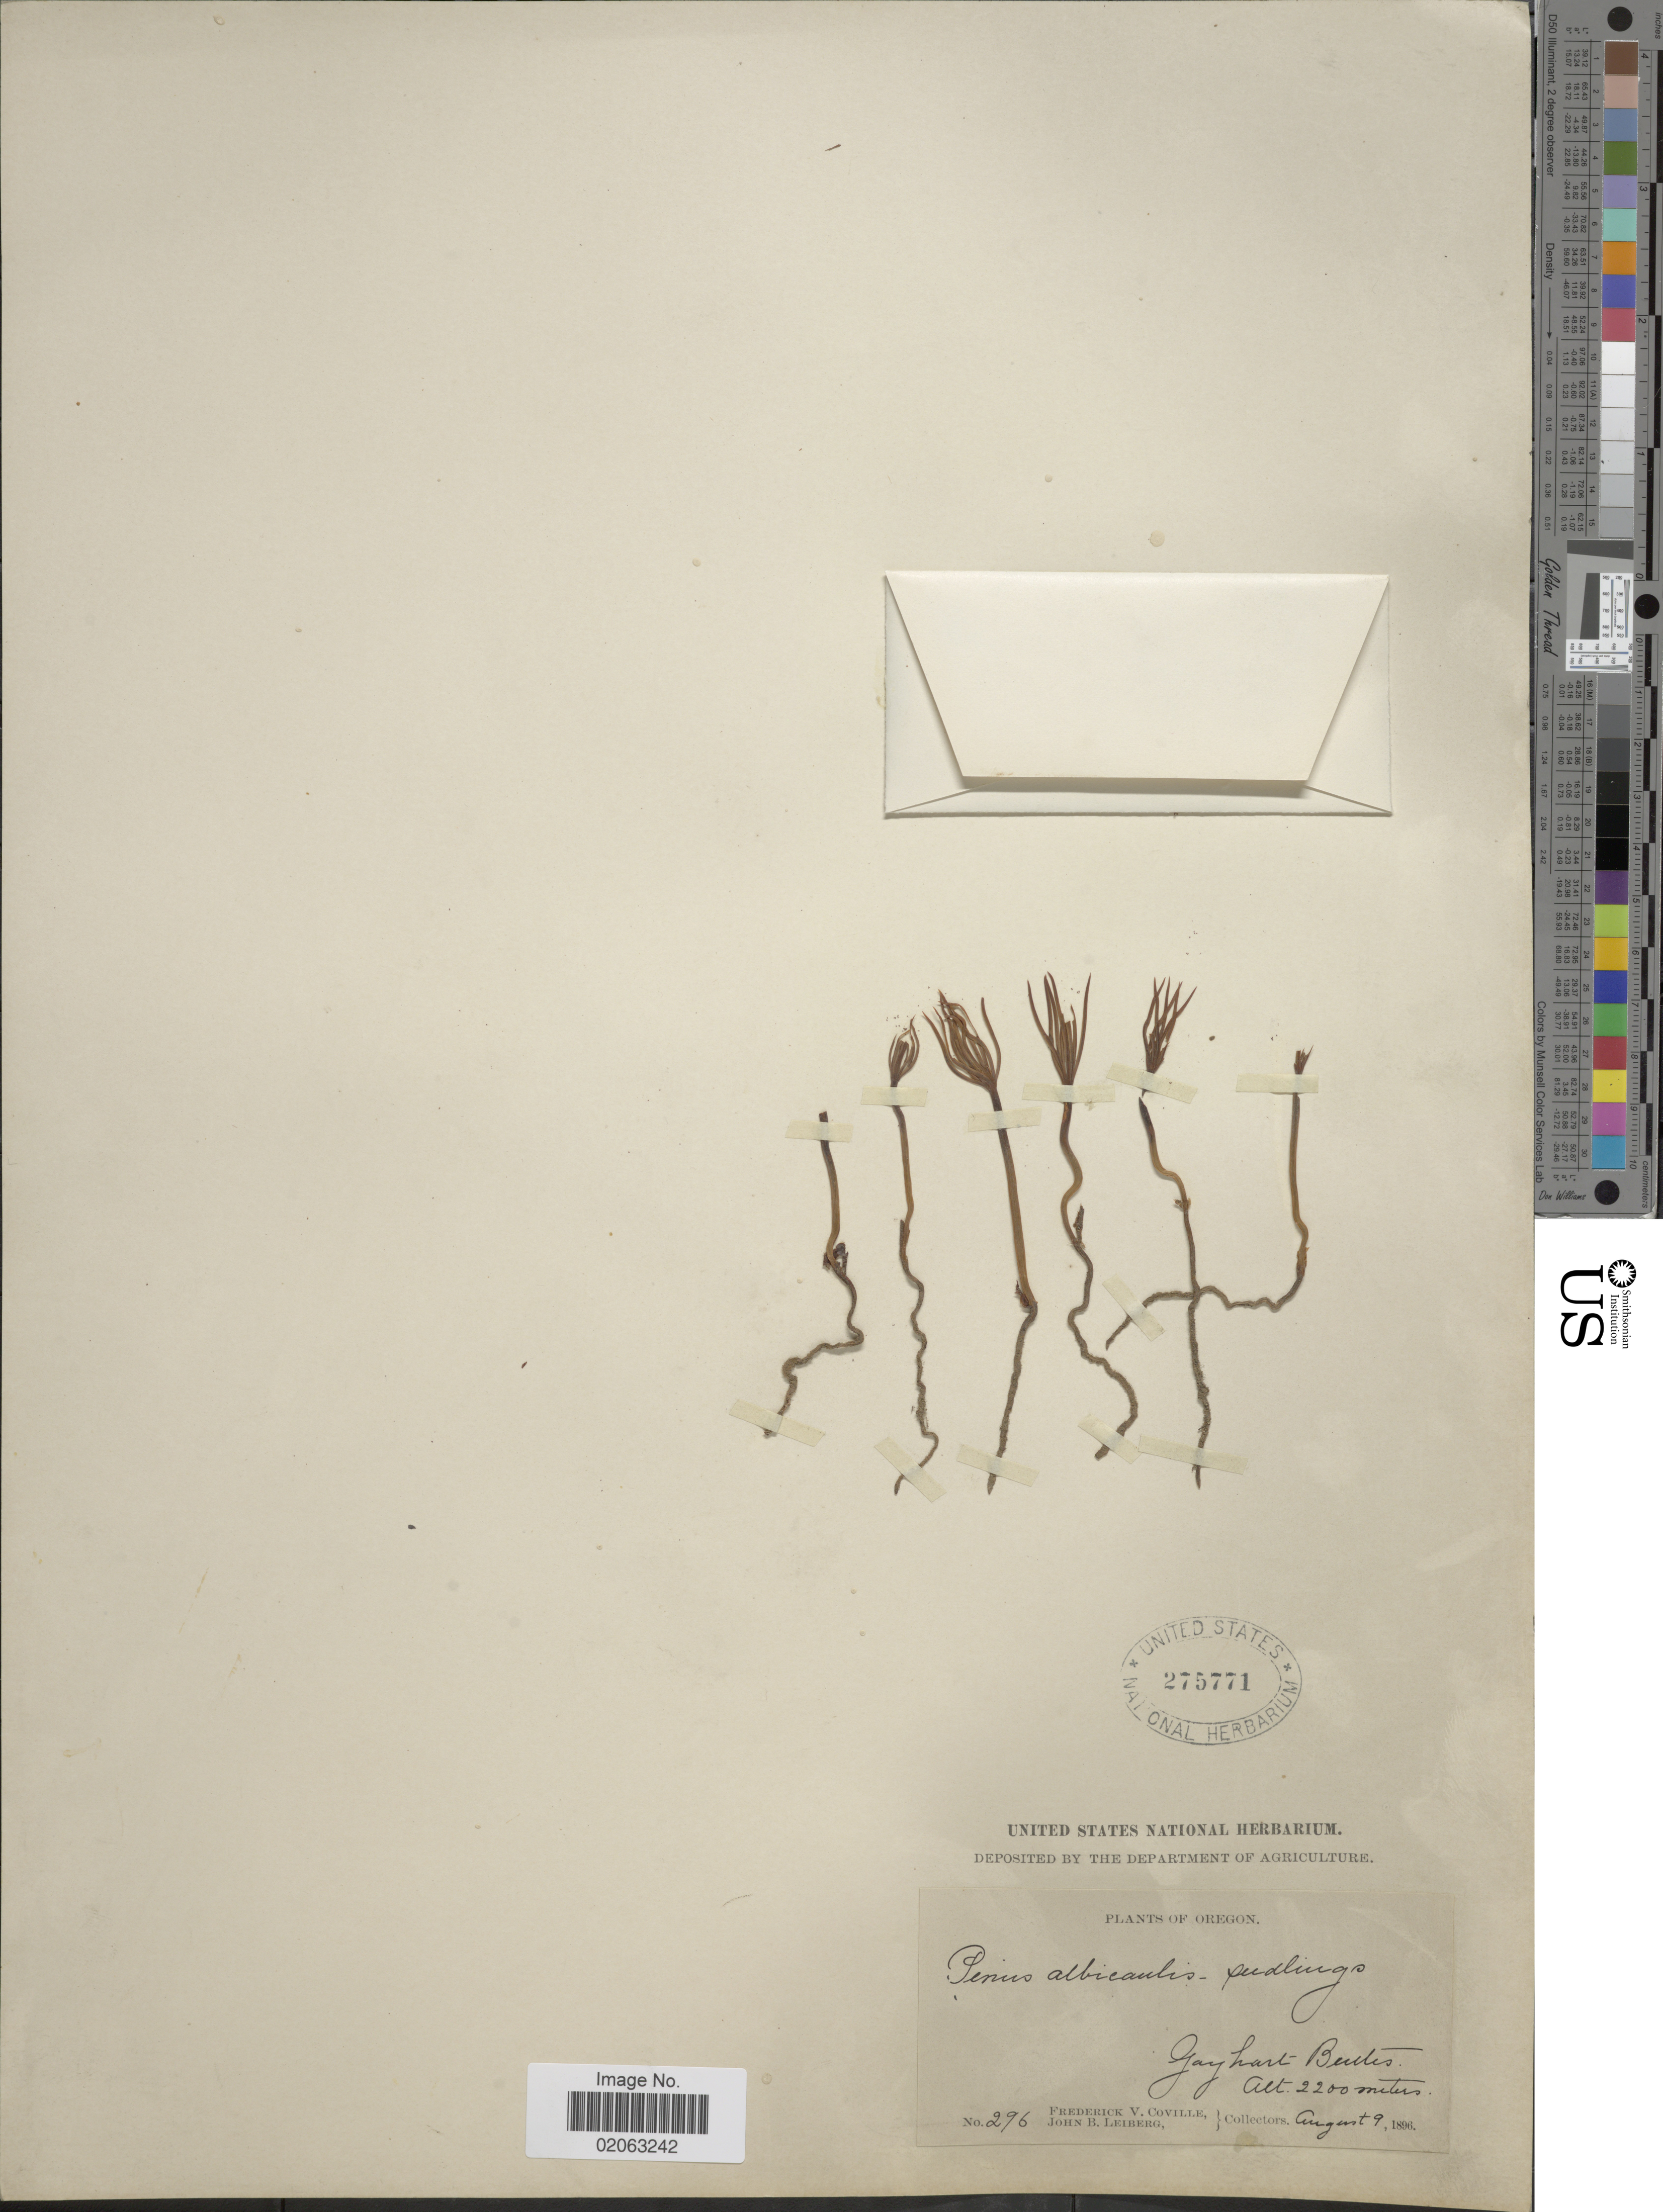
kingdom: Plantae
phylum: Tracheophyta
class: Pinopsida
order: Pinales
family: Pinaceae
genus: Pinus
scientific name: Pinus albicaulis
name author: Engelm.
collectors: F. V. Coville & J. Leiberg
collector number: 296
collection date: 1896-08-09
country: United States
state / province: Oregon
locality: Gayhart Butte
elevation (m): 2200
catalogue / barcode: US 275771